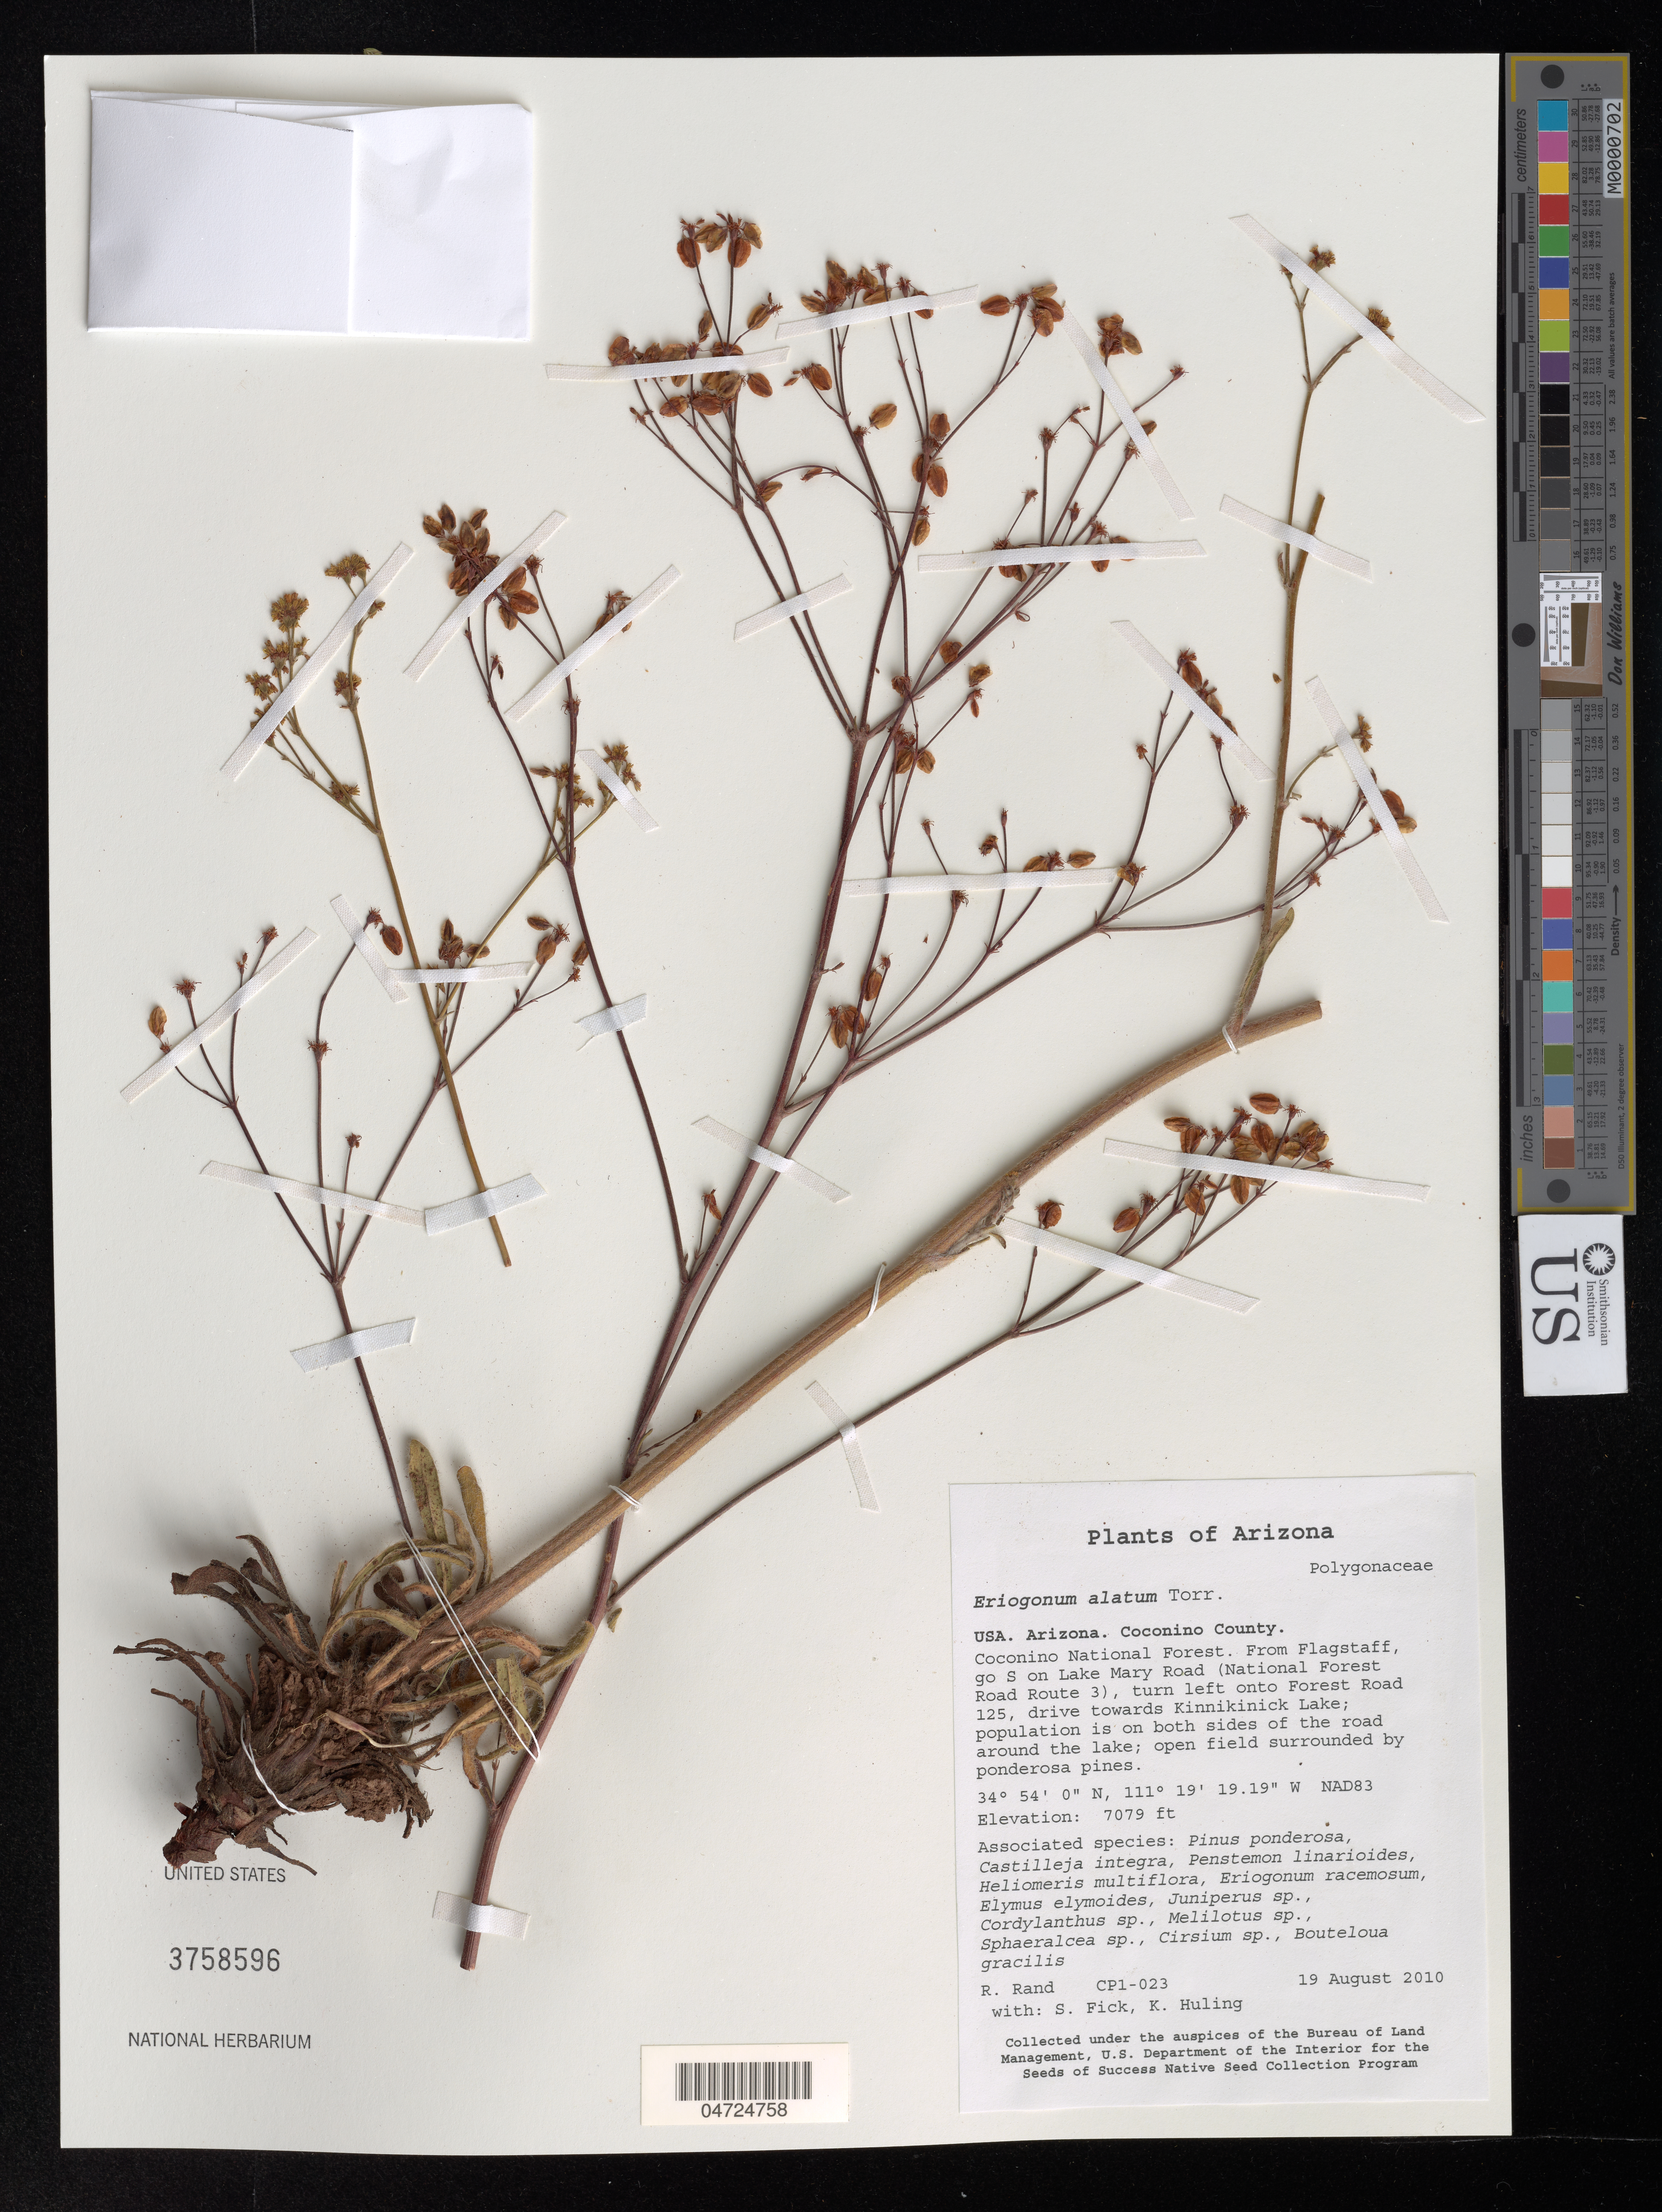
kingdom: Plantae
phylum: Tracheophyta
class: Magnoliopsida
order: Caryophyllales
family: Polygonaceae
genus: Eriogonum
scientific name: Eriogonum alatum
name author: Torr.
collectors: R. Rand & S. Fick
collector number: CP1-023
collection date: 2010-08-19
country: United States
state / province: Arizona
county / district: Coconino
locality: Coconino County. Coconino National Forest. From Flagstaff, go S on Lake Mary Road (National Forest Road Route 3), turn left onto Forest Road 125, drive towards Kinnikinick Lake; population is on both sides of the road around the lake. NAD83.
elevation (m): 2158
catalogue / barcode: US 3758596